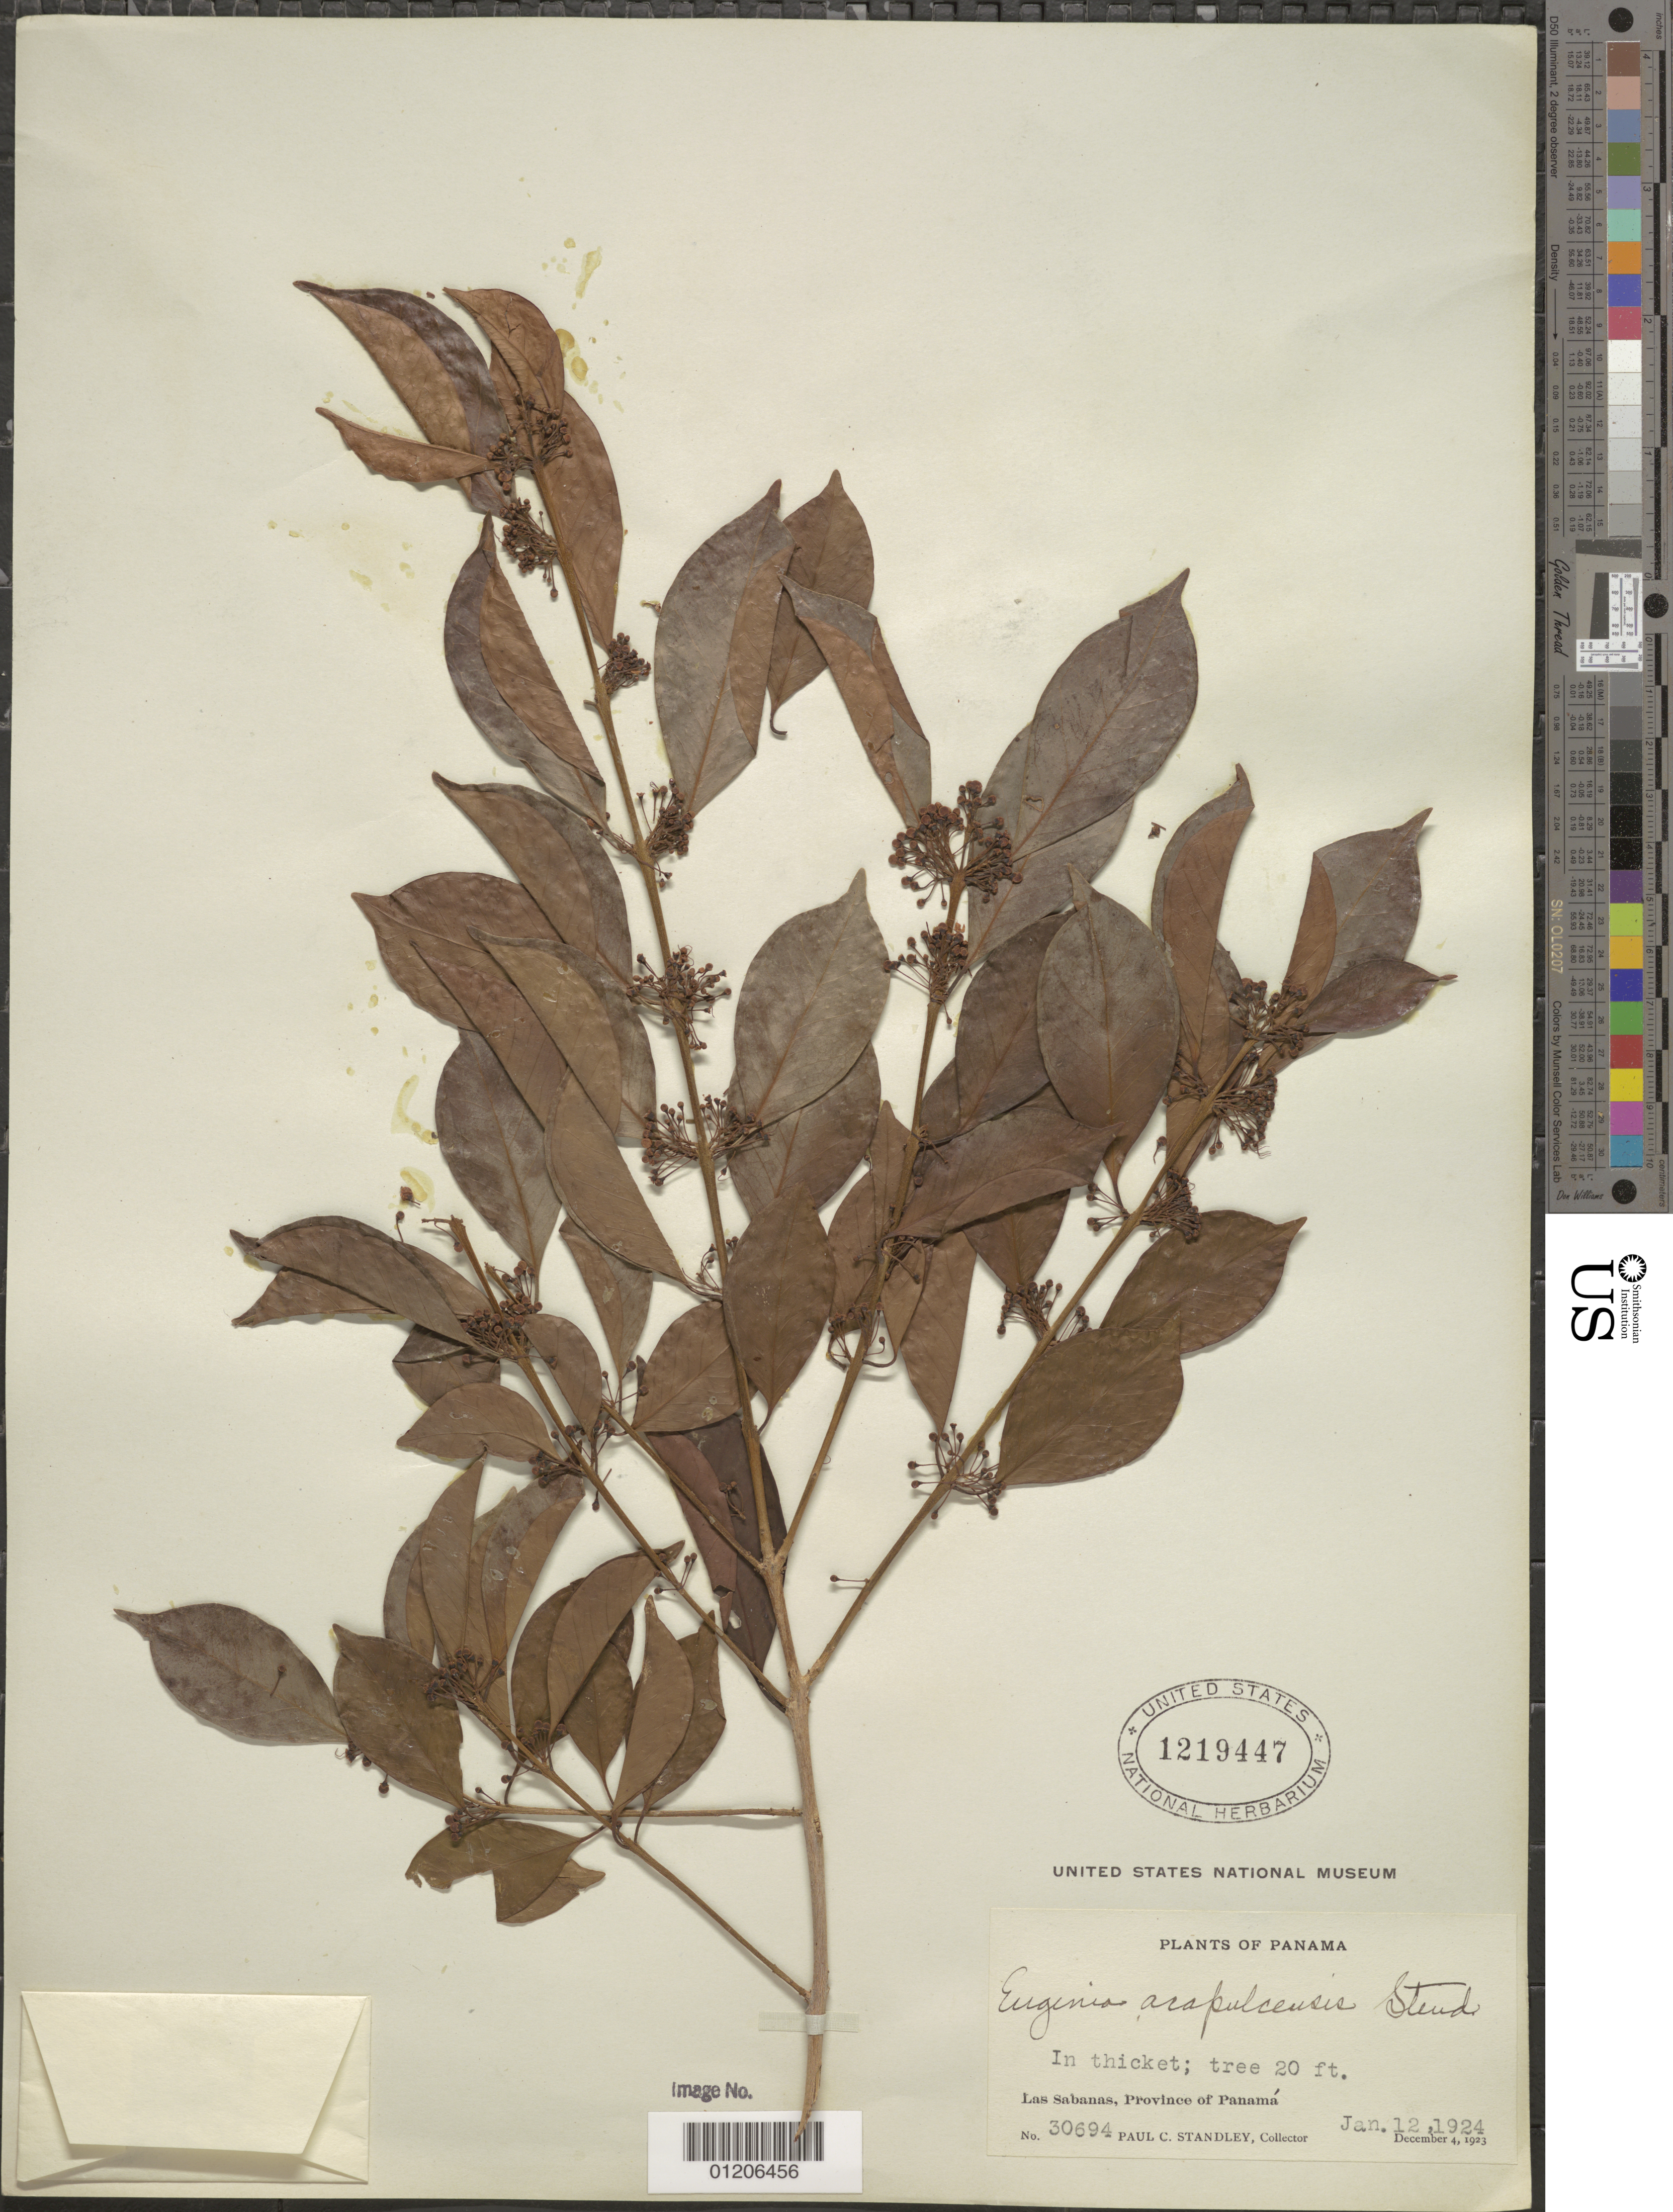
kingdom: Plantae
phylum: Tracheophyta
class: Magnoliopsida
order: Myrtales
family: Myrtaceae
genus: Eugenia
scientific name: Eugenia acapulcensis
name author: Steud.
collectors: P. C. Standley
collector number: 30694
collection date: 1923-12-04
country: Panama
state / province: Panamá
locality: Las Sabanas.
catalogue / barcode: US 1219447